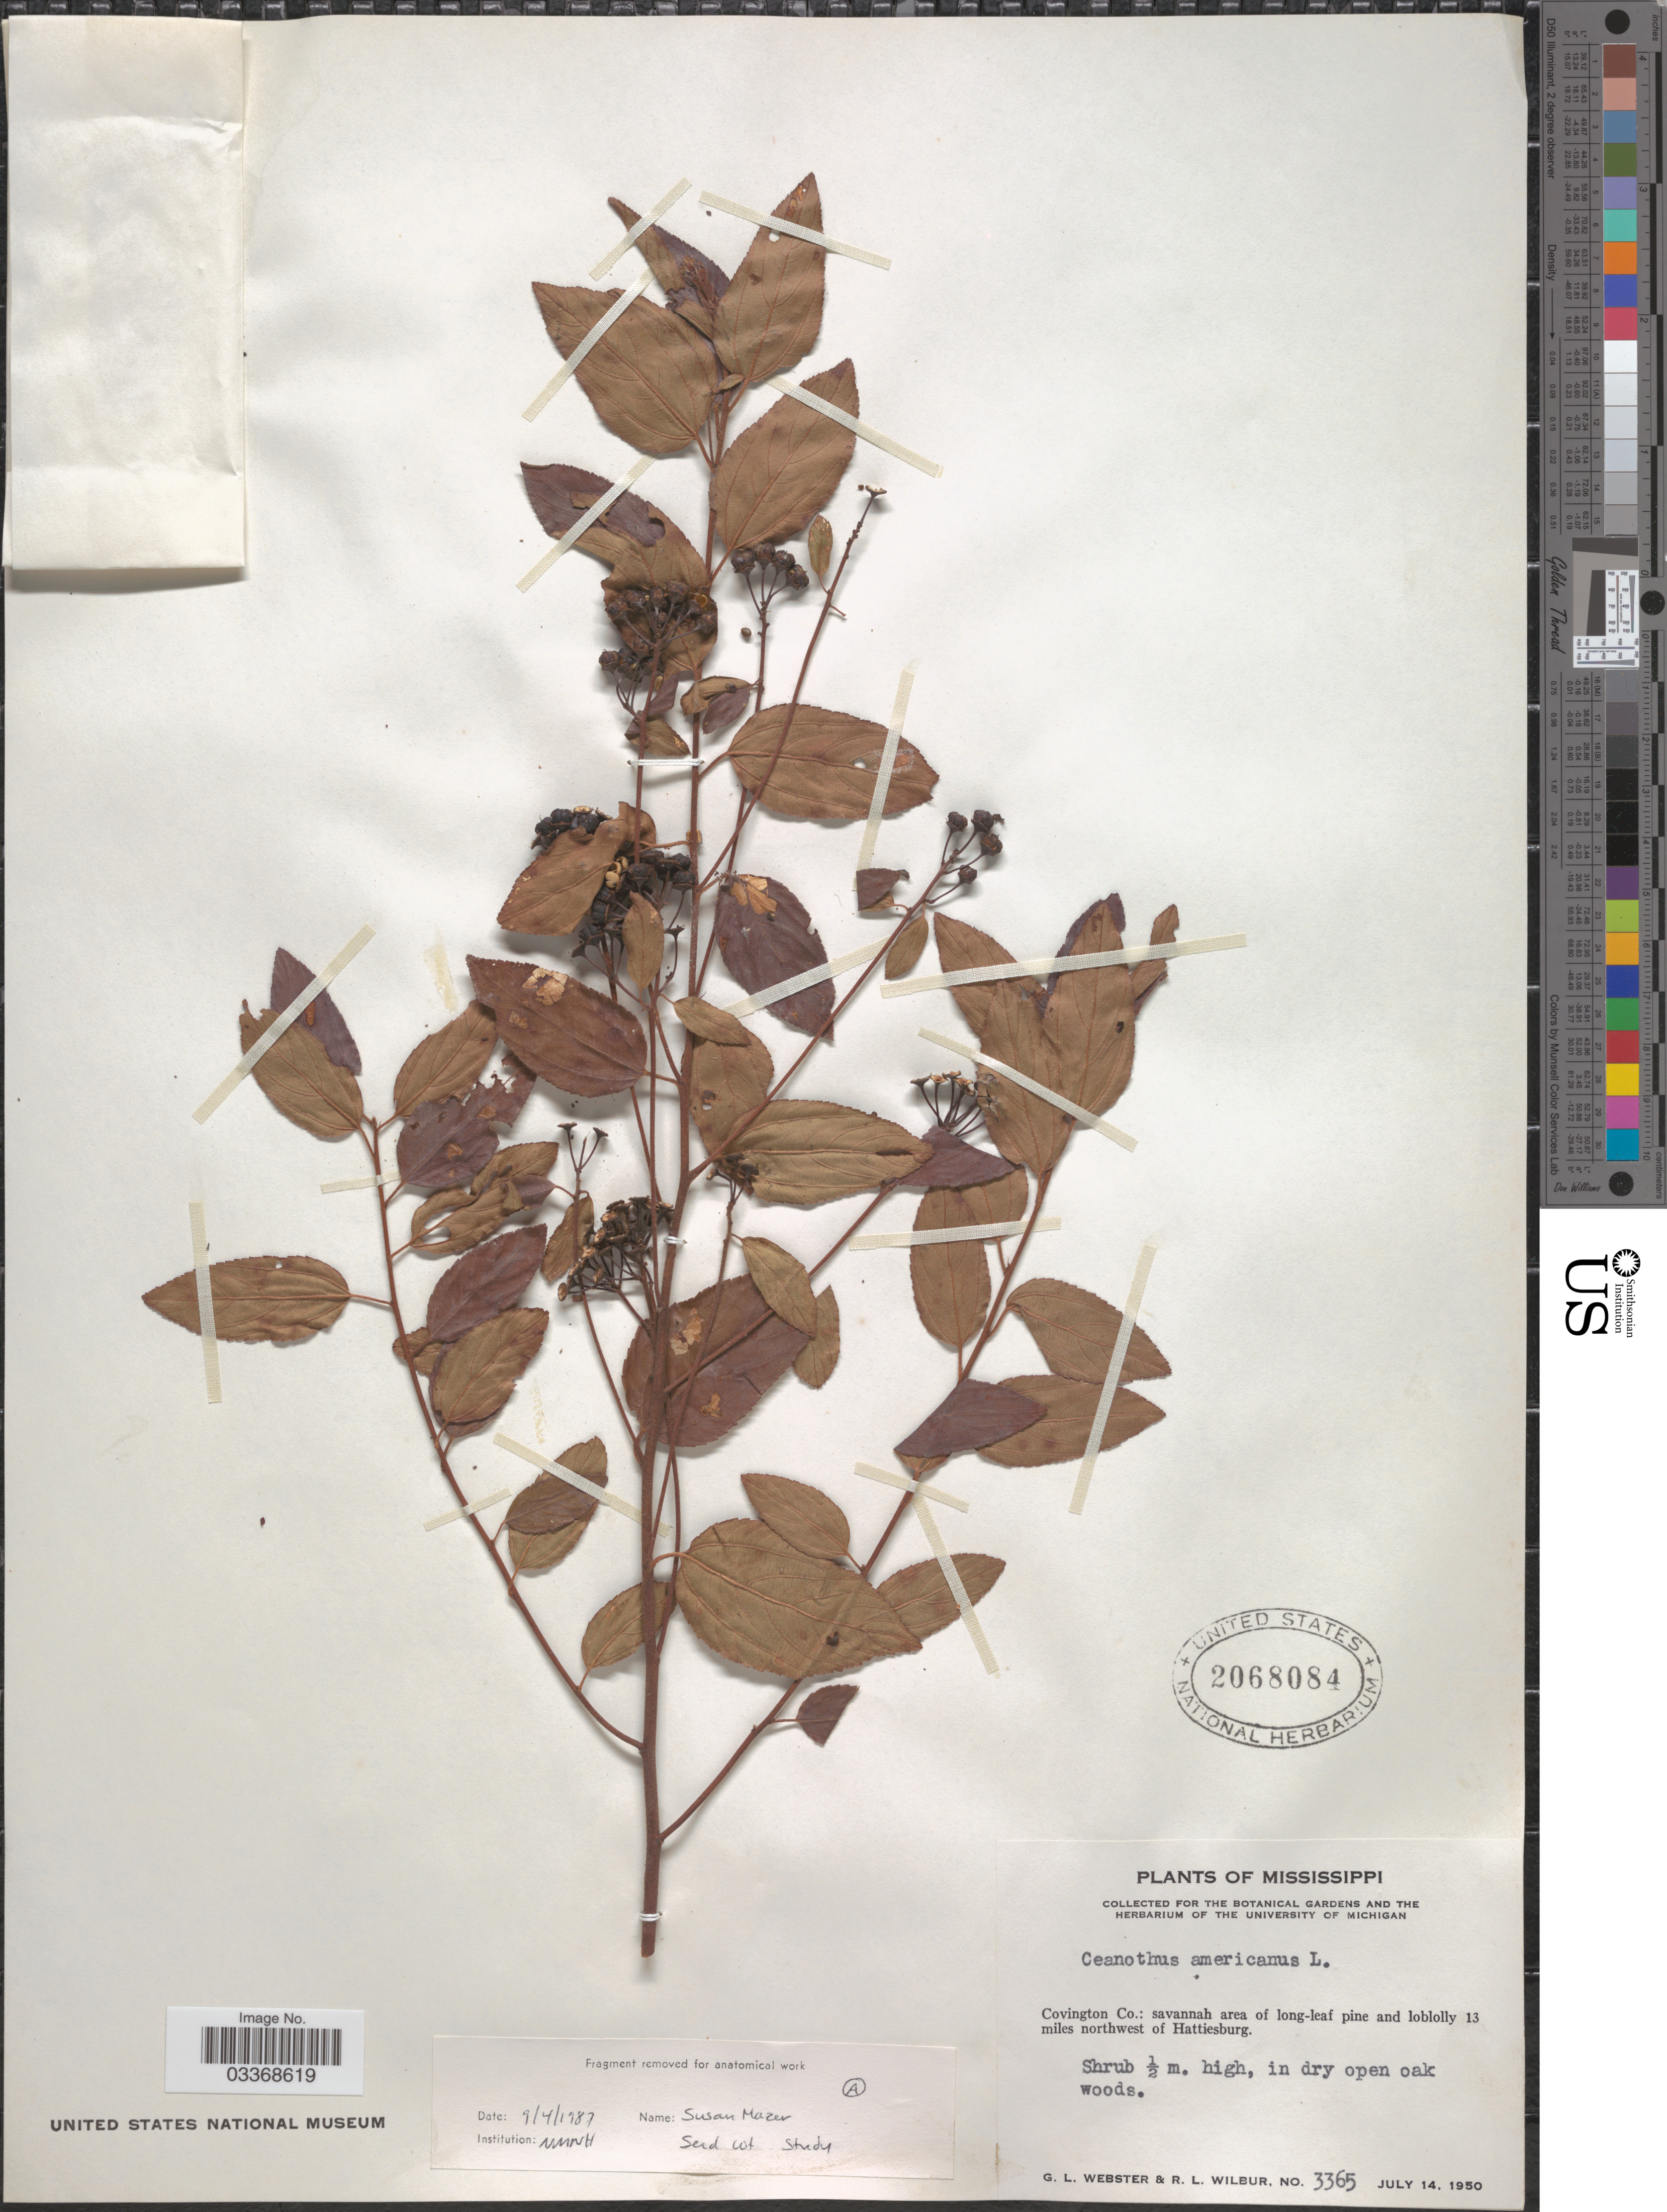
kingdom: Plantae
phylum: Tracheophyta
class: Magnoliopsida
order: Rosales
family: Rhamnaceae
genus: Ceanothus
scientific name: Ceanothus americanus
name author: L.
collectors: G. L. Webster & R. L. Wilbur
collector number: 3365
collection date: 1950-07-14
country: United States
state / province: Mississippi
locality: Covington Co.: savannah area of long-leaf pine and loblolly 13 miles northwest of Hattiesburg.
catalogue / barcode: US 2068084